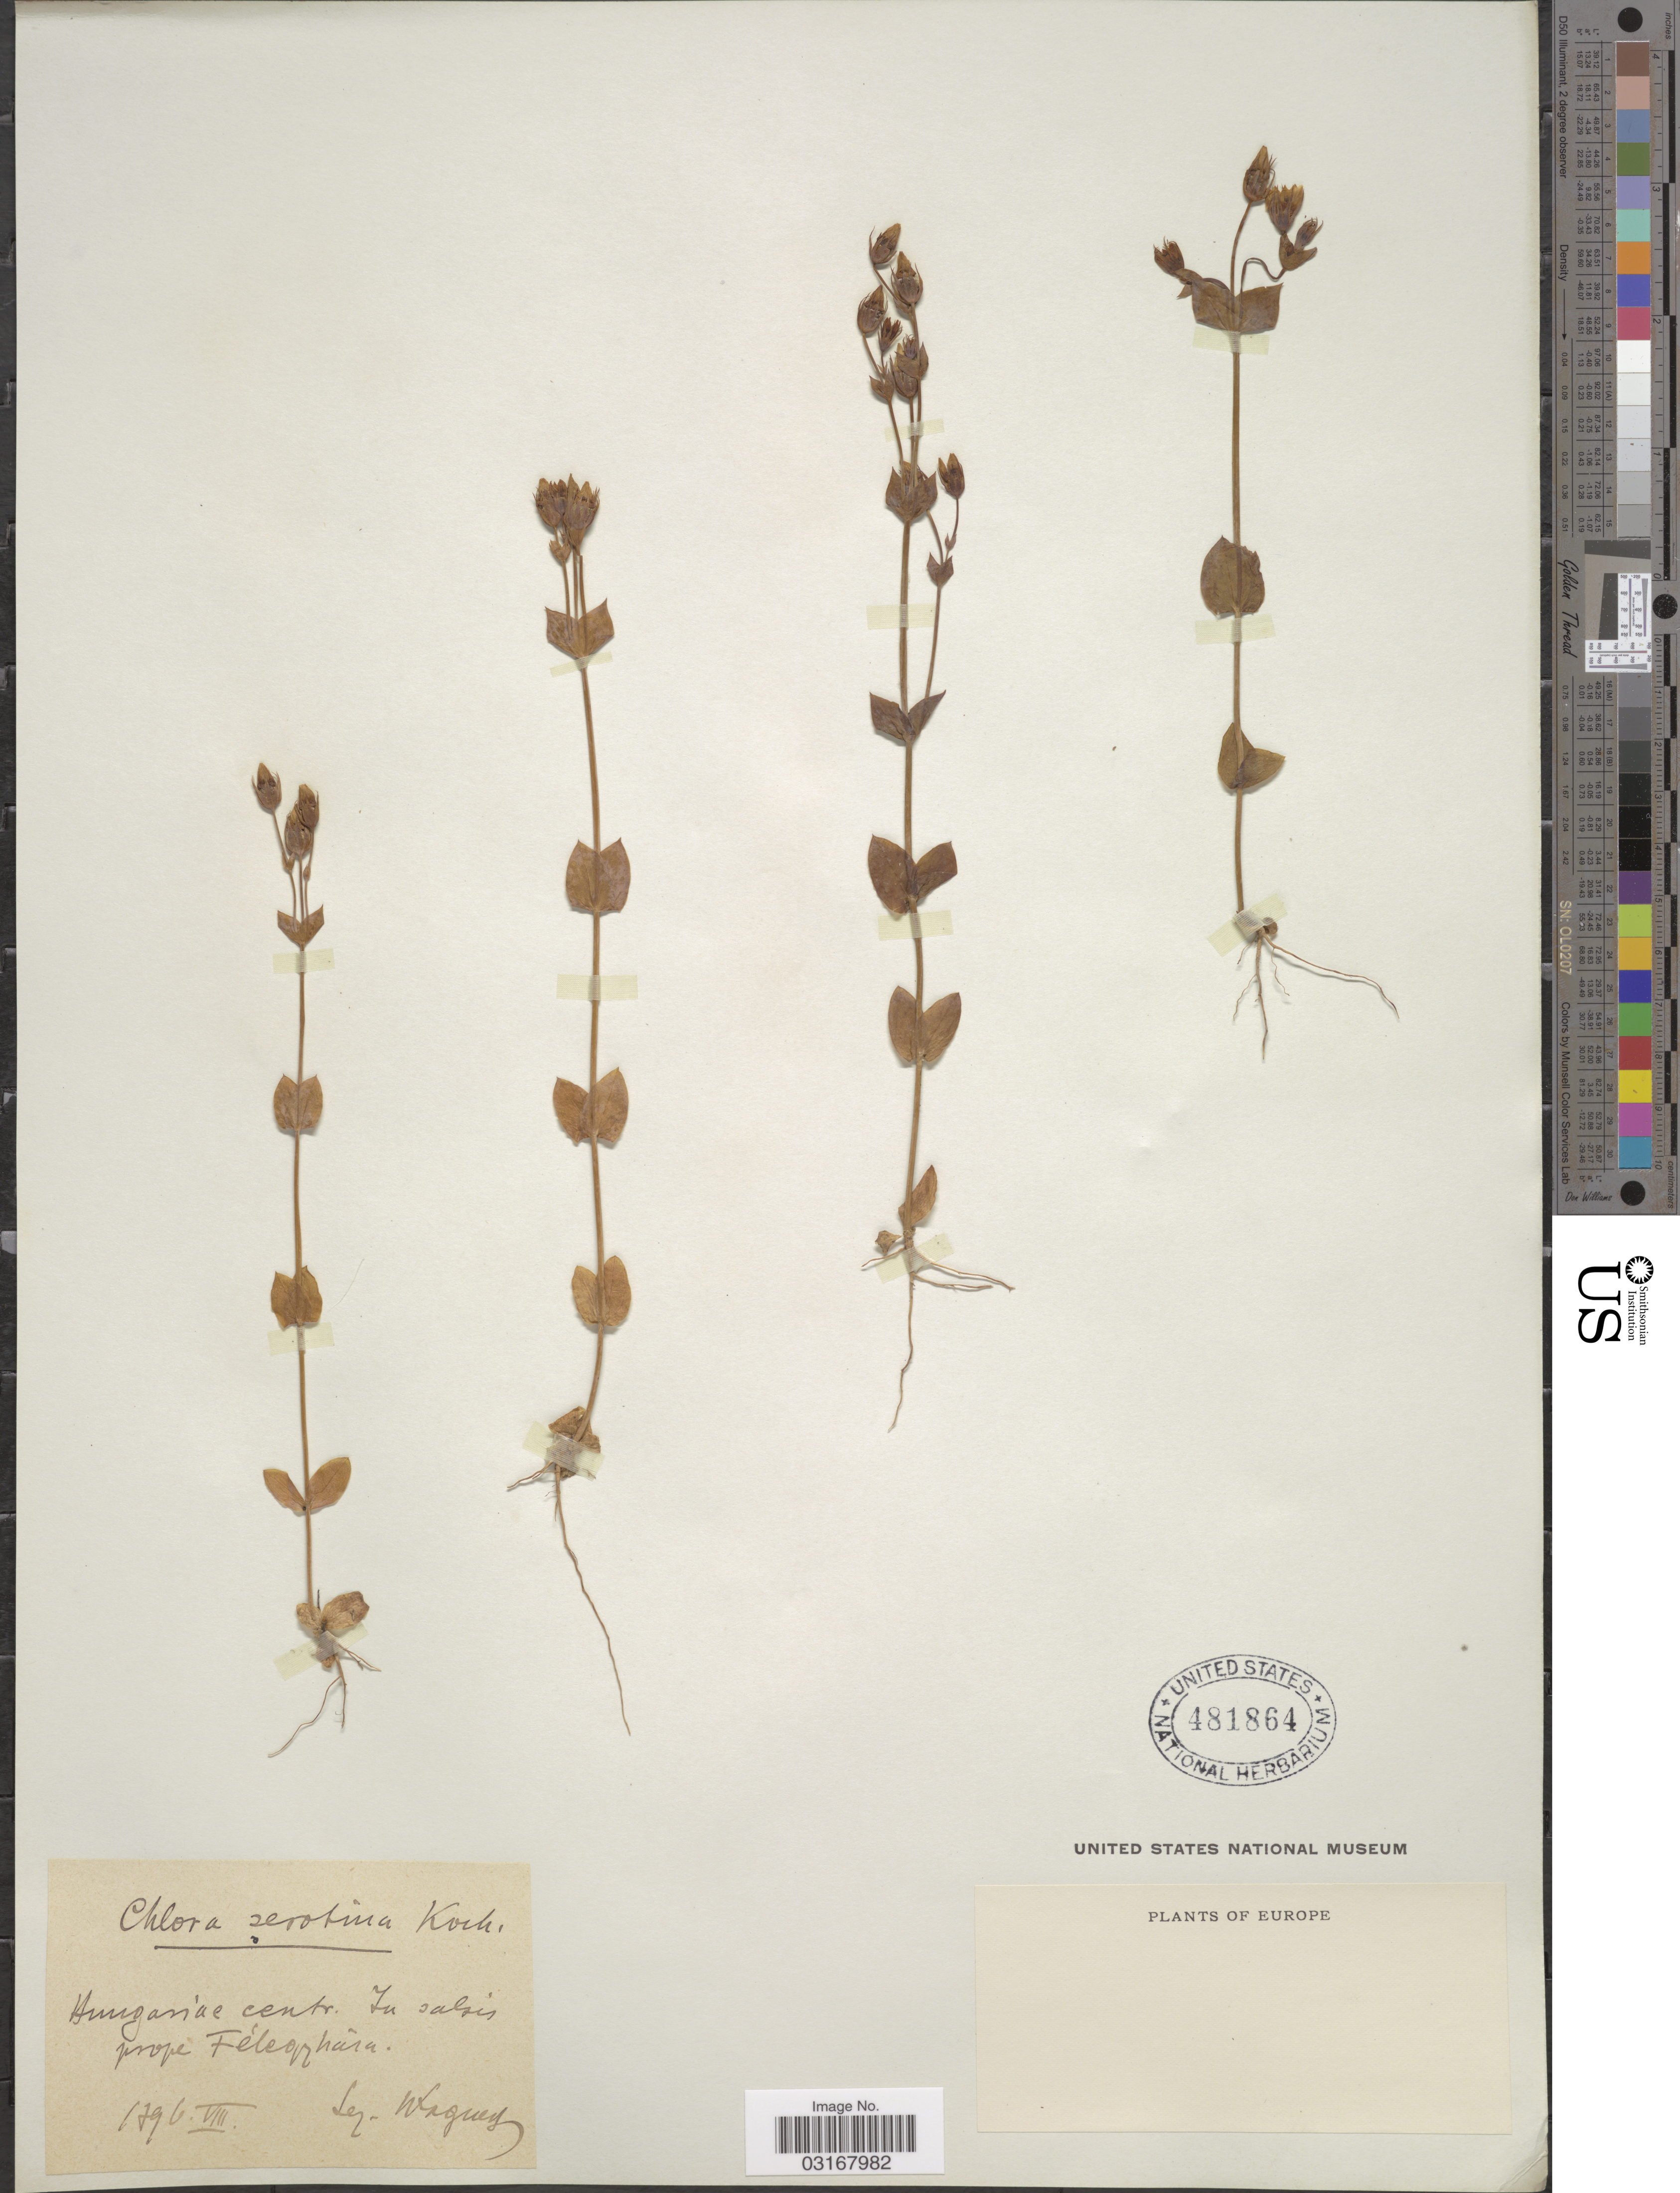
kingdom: Plantae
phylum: Tracheophyta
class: Magnoliopsida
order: Gentianales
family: Gentianaceae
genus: Chlora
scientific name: Chlora serotina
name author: W.D.J. Koch ex Rchb.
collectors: -- Wagner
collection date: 1896-08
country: Hungary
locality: Hungariae centr. In salsis prope Féleorhára [interpreted].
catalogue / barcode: US 481864